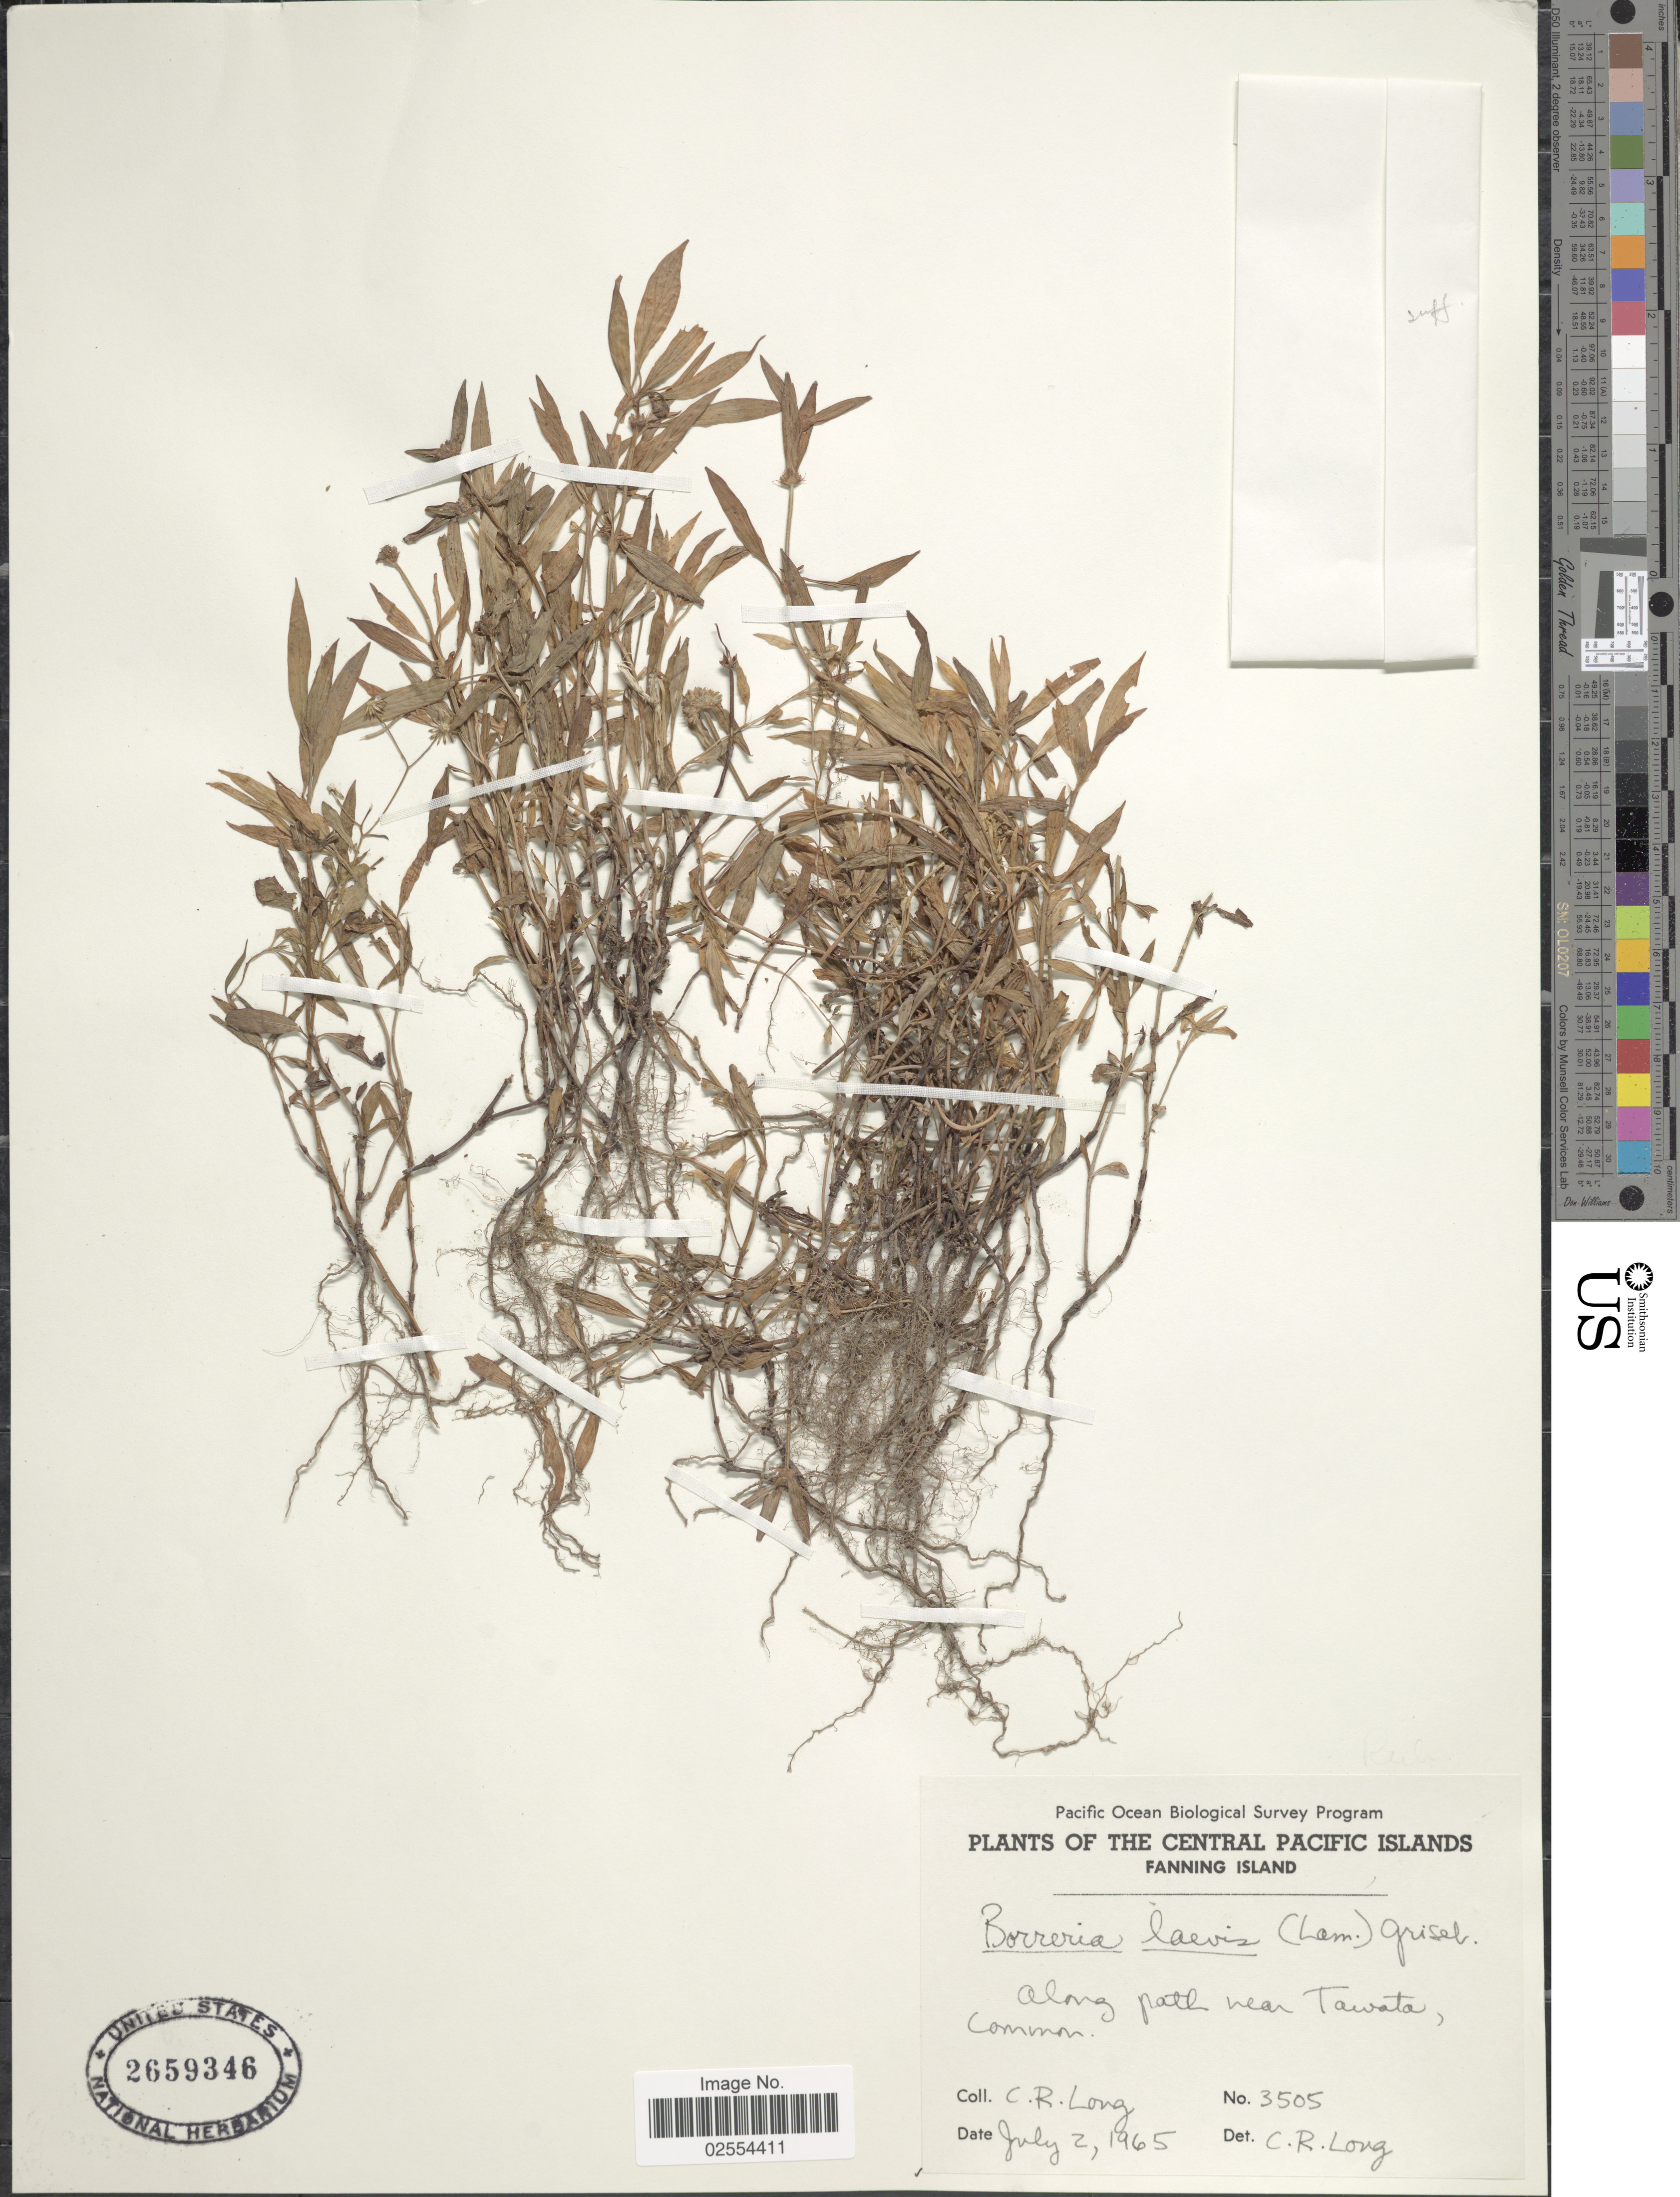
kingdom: Plantae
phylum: Tracheophyta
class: Magnoliopsida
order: Gentianales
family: Rubiaceae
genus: Spermacoce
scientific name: Spermacoce remota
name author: Lam.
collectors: C. R. Long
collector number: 3505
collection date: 1965-07-02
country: Kiribati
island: Fanning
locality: The Central Pacific Islands, Fanning Island, Along path near Tawata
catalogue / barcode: US 2659346